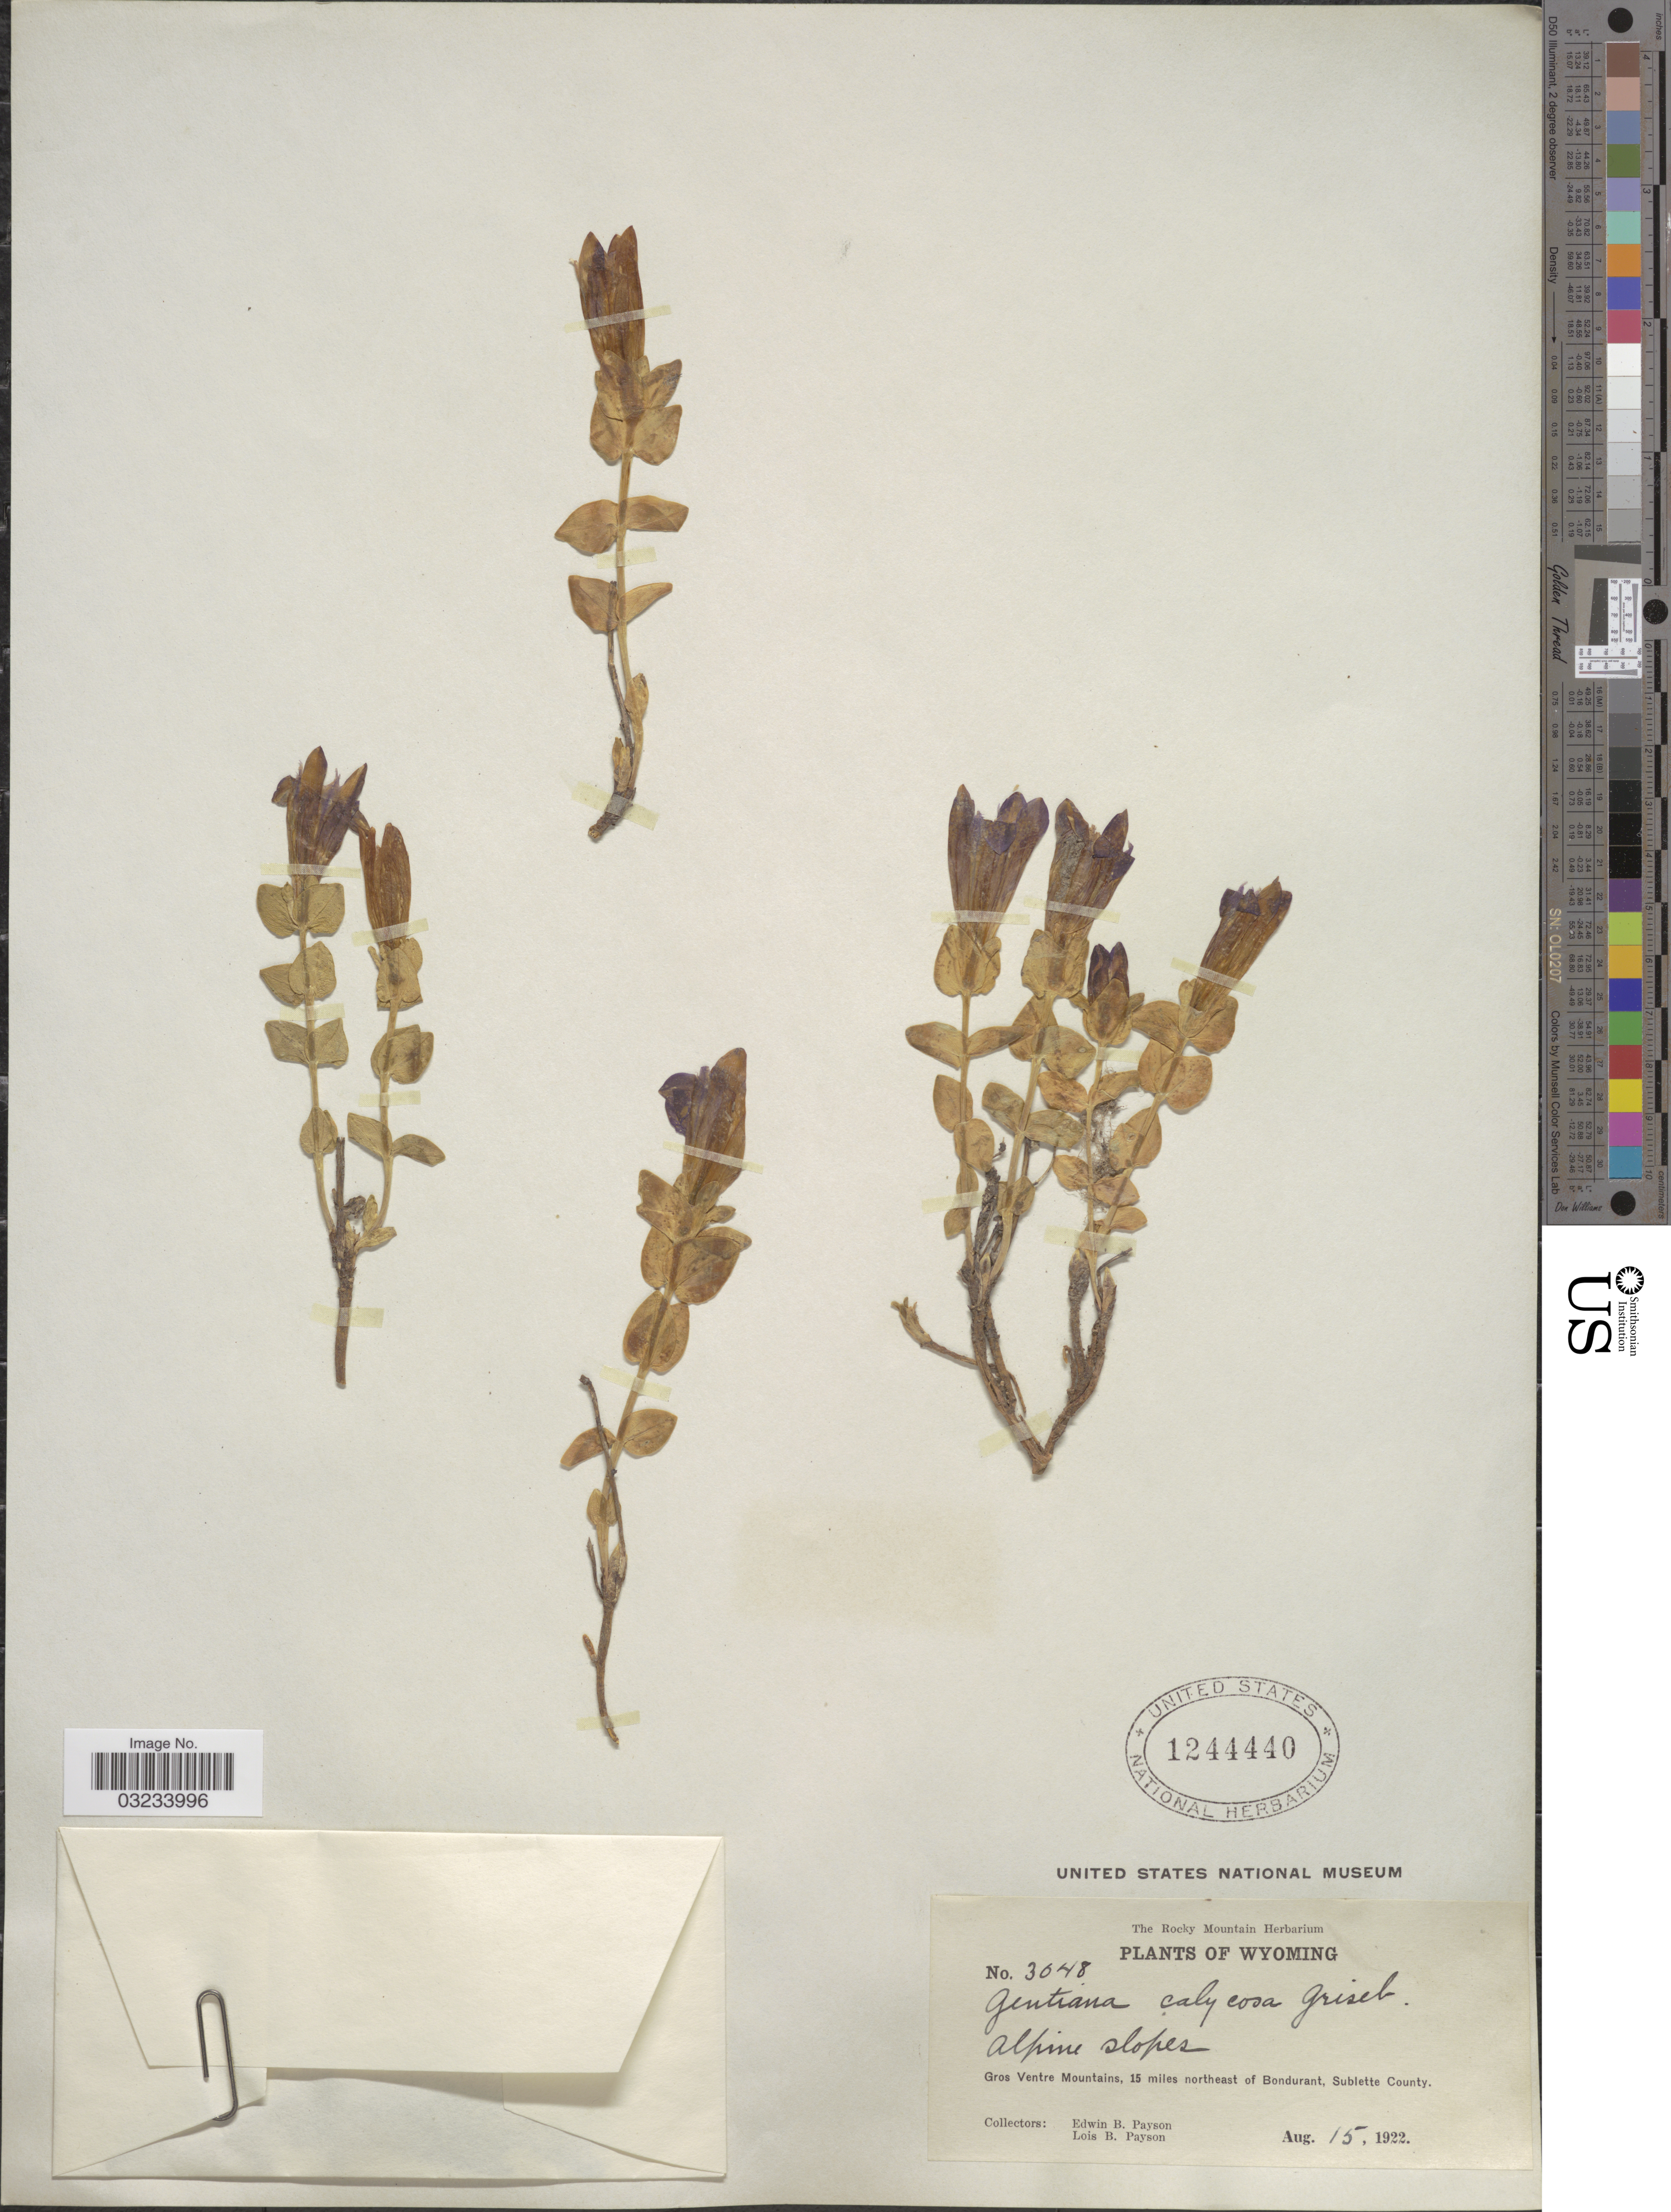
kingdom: Plantae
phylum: Tracheophyta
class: Magnoliopsida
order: Gentianales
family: Gentianaceae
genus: Gentiana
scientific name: Gentiana calycosa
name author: Griseb.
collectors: E. B. Payson & L. Payson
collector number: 3048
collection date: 1922-08-15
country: United States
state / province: Wyoming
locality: Gros Ventre Mountains, 15 miles northeast of Bondurant, Sublette County.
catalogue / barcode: US 1244440